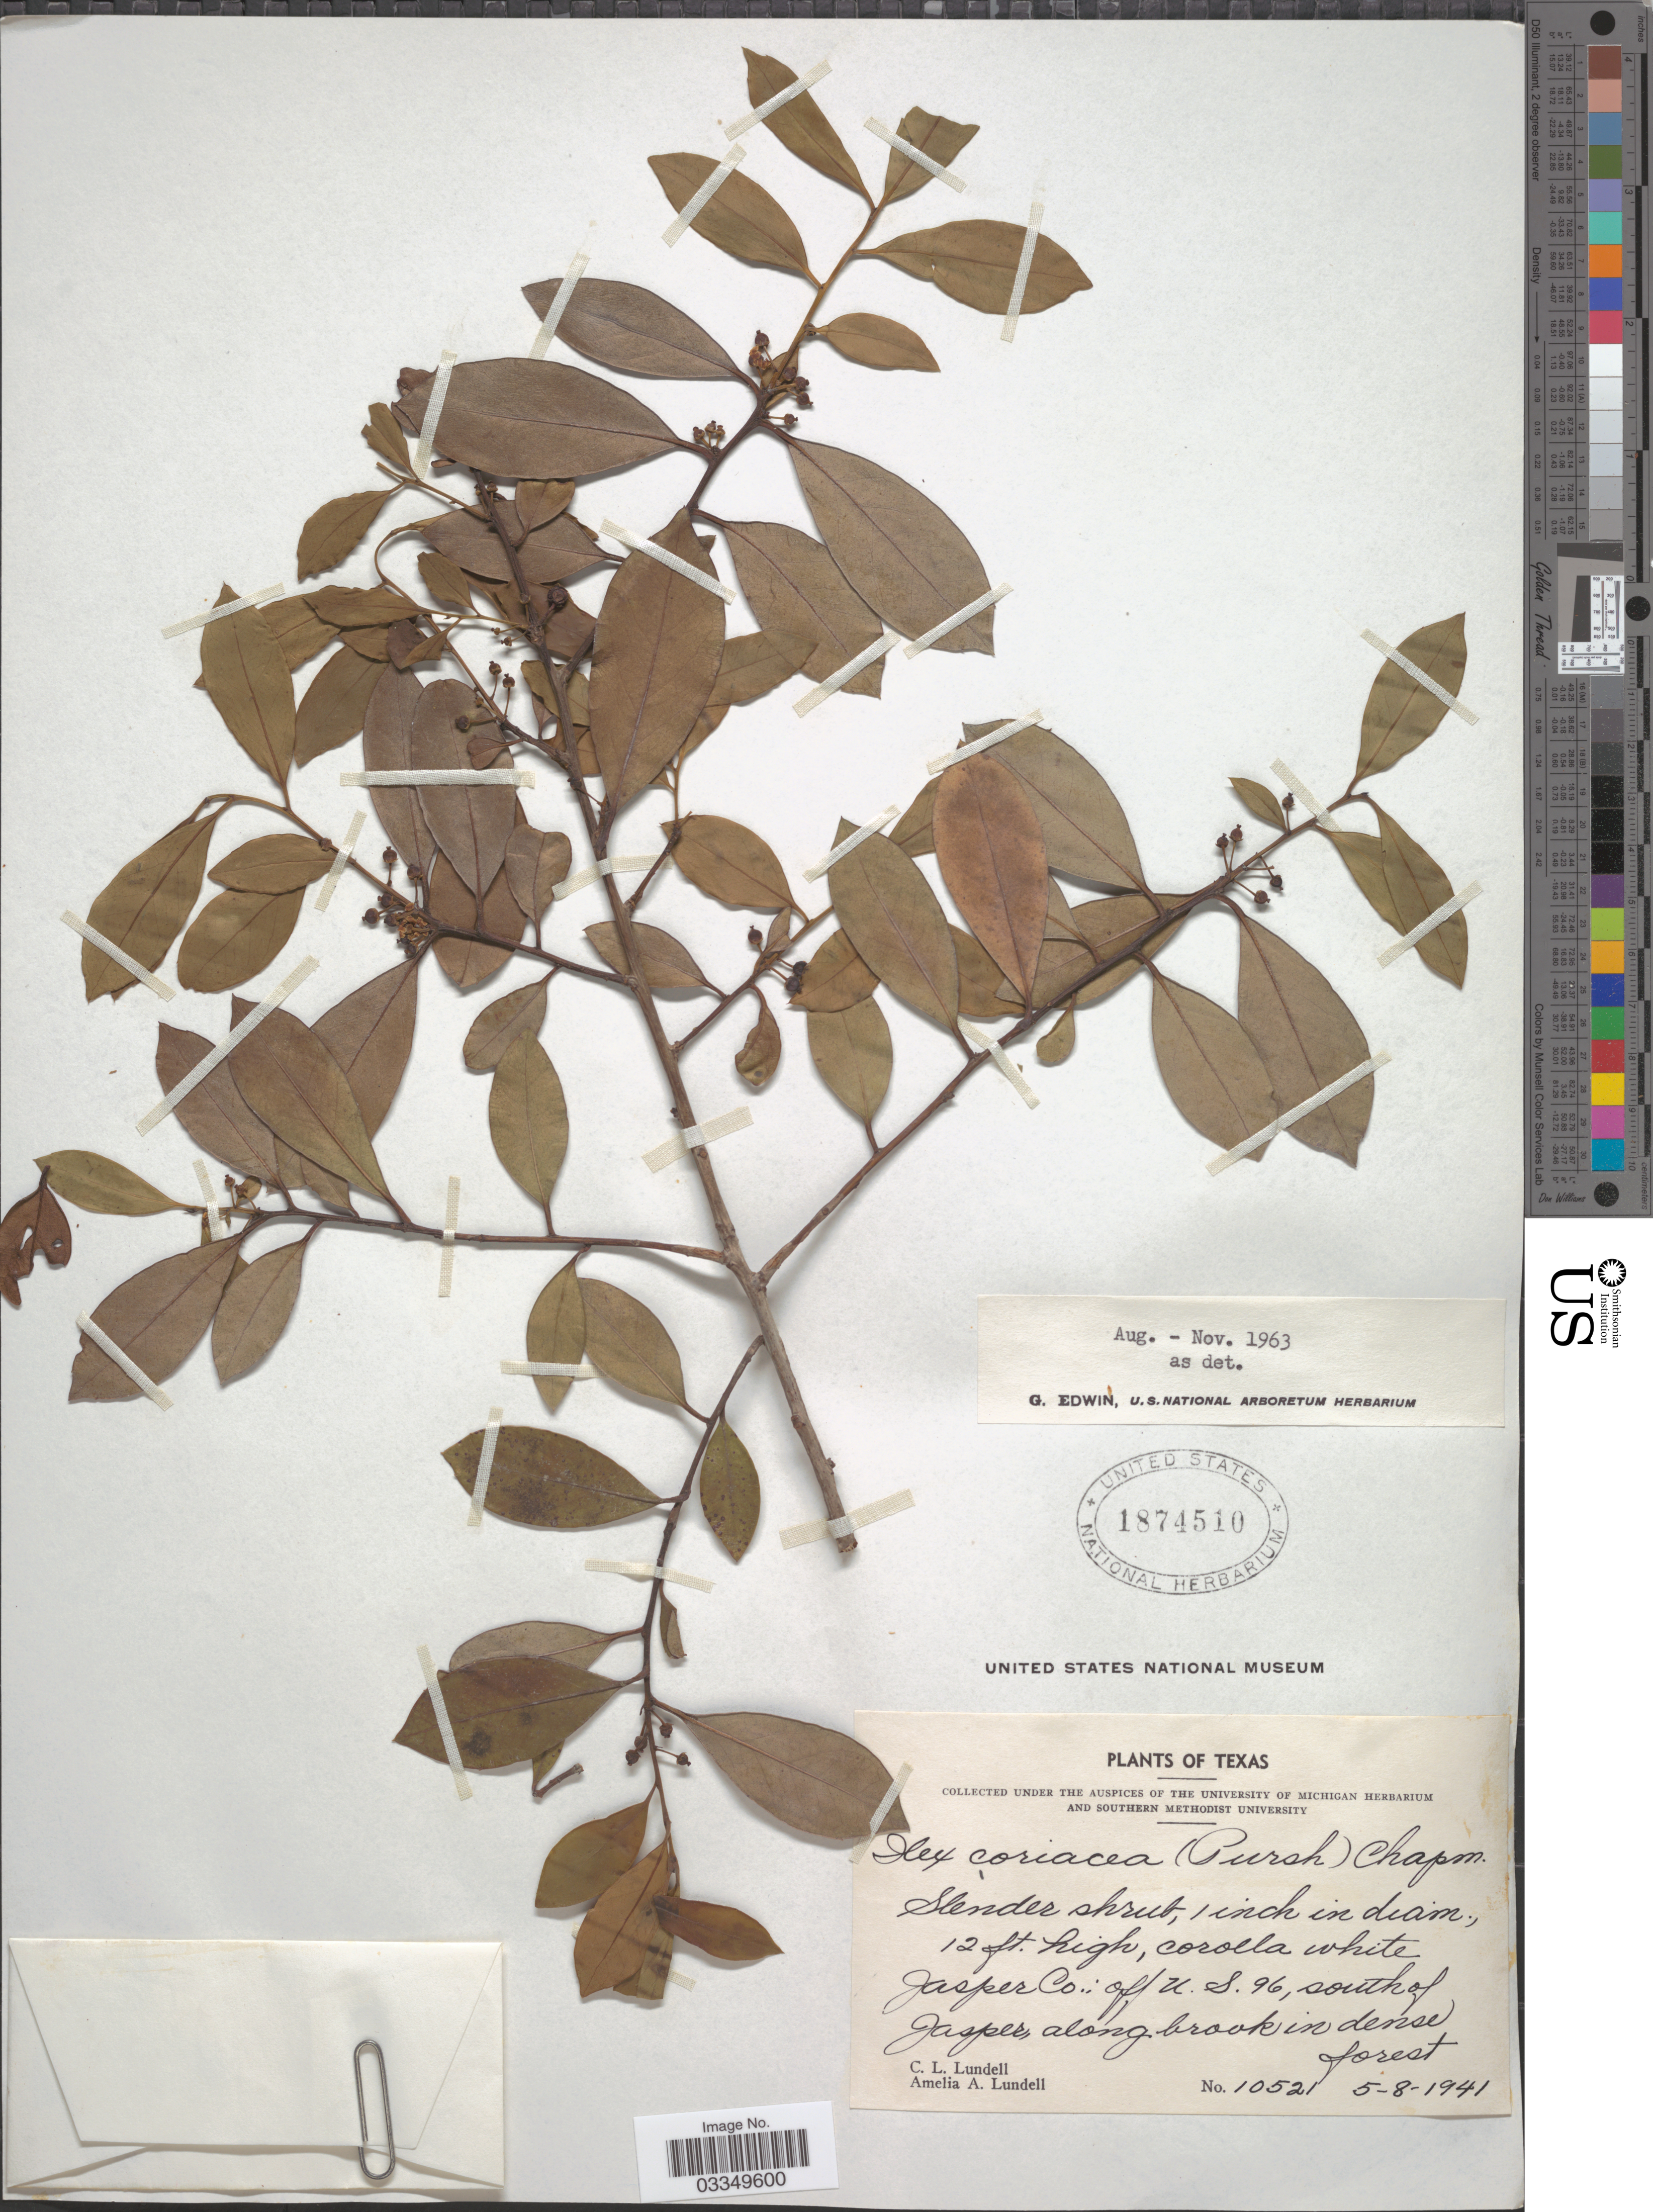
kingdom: Plantae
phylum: Tracheophyta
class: Magnoliopsida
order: Aquifoliales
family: Aquifoliaceae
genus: Ilex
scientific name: Ilex coriacea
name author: (Pursh) Chapm.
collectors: C. L. Lundell & A. A. Lundell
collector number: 1052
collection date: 1941-05-08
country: United States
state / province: Texas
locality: Japer Co.: off U.S. 96, south of Jasper.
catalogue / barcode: US 1874510